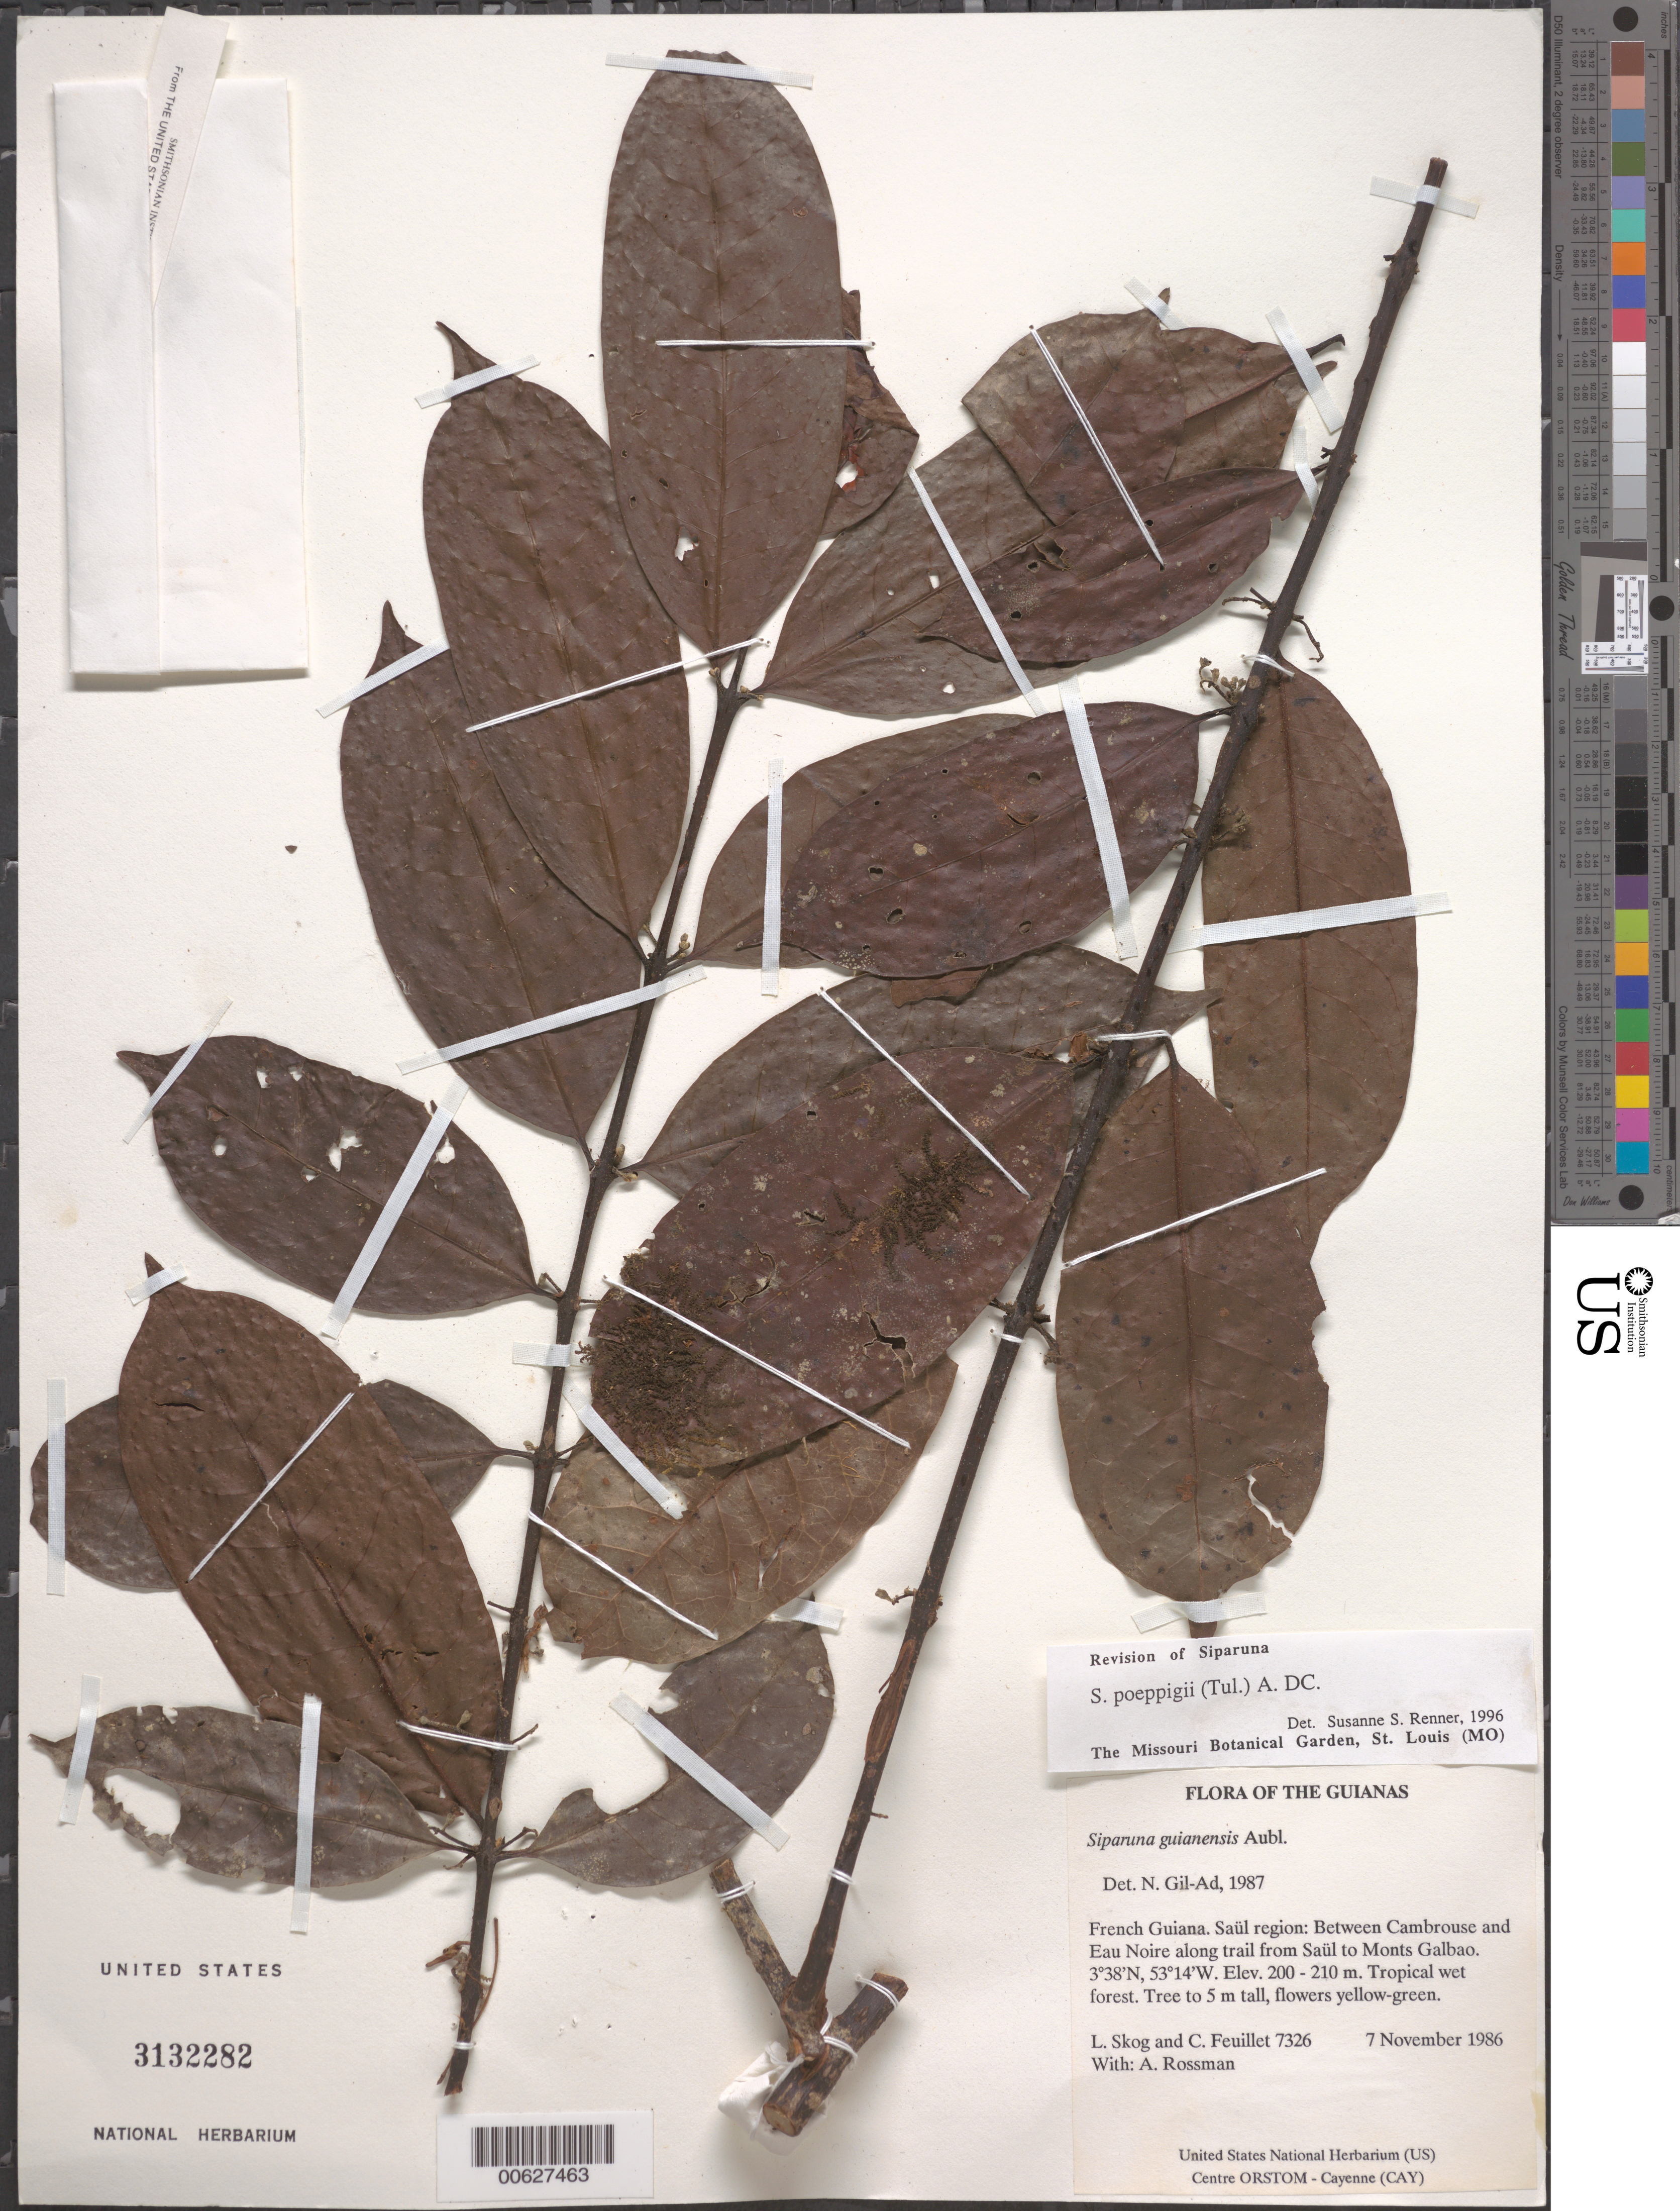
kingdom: Plantae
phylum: Tracheophyta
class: Magnoliopsida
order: Laurales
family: Siparunaceae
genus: Siparuna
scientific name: Siparuna guianensis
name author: Aubl.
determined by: Gil-Ad, N. L.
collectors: L. E. Skog, C. Feuillet & A. Rossman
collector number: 7326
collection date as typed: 7 November 1986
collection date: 1986-11-07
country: French Guiana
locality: Between Cambrouse and Eau Noire along trail from Saül to Monts Galbao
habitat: Tropical wet forest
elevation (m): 200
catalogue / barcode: US 3132282